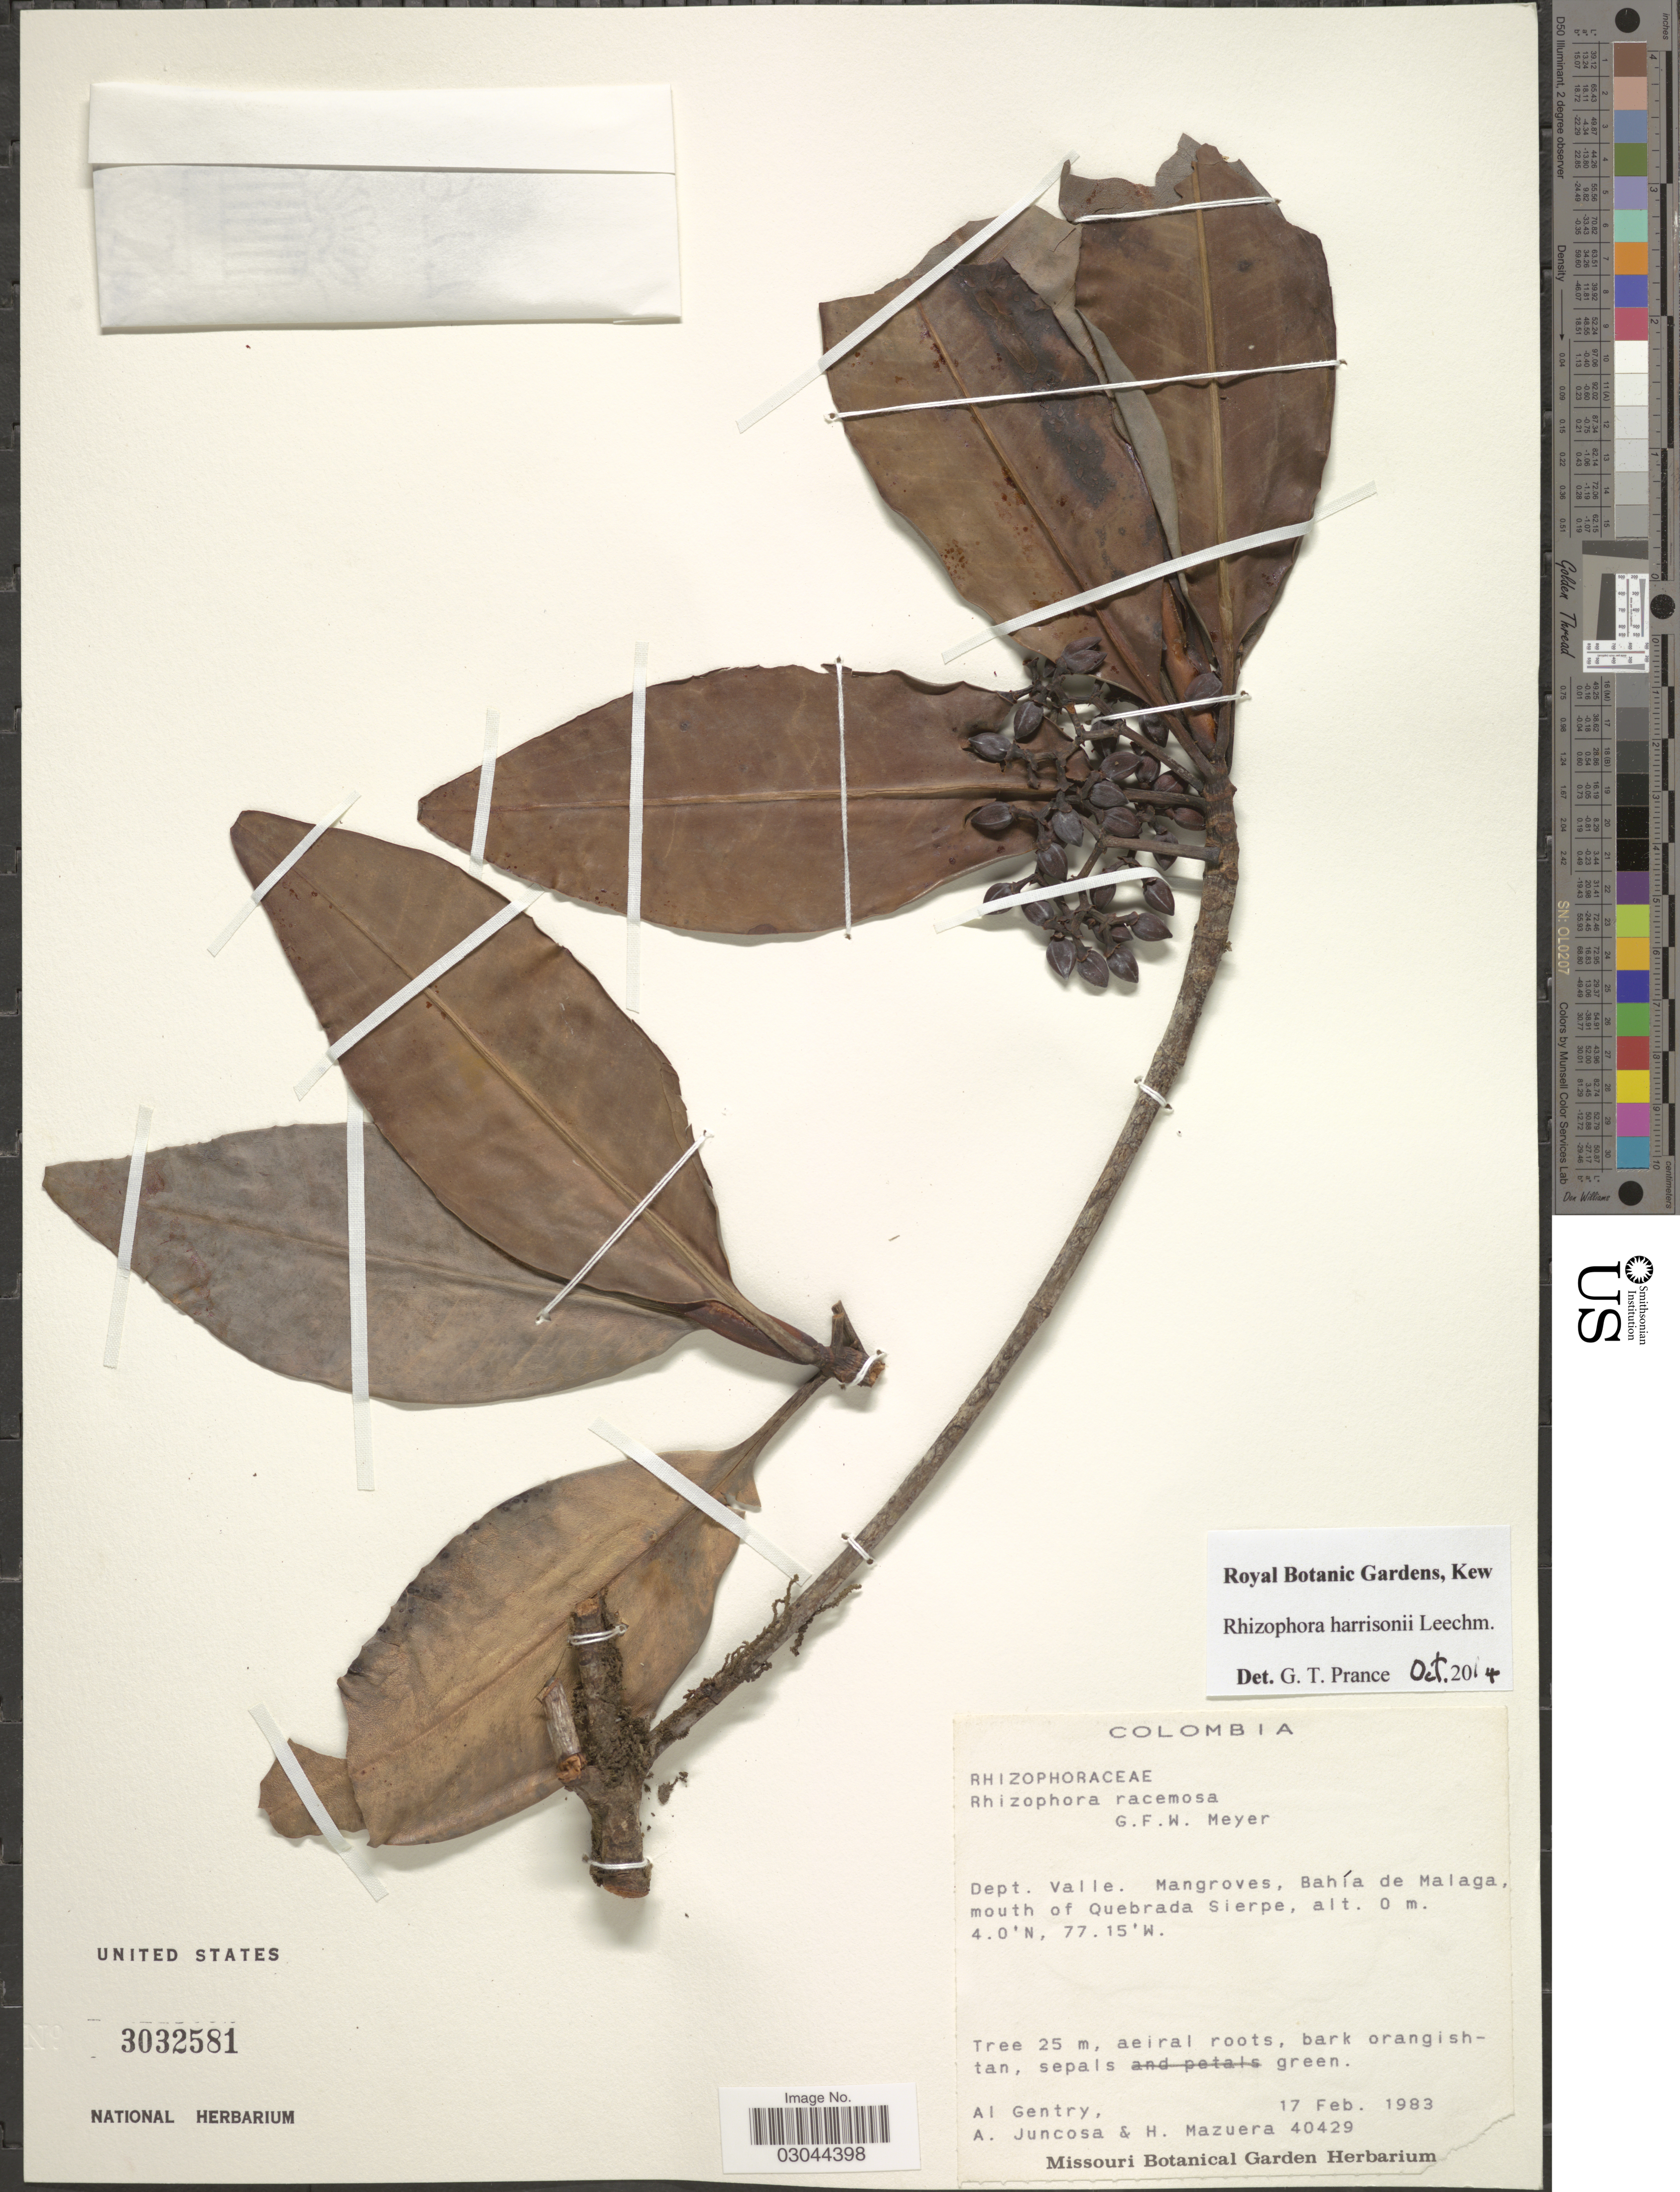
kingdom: Plantae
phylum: Tracheophyta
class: Magnoliopsida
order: Malpighiales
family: Rhizophoraceae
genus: Rhizophora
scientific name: Rhizophora harrisonii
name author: Leechm.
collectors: A. H. Gentry, A. Juncosa & H. Mazuera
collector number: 40429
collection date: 1983-02-17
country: Colombia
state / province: Valle del Cauca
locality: Dept. Valle. Mangroves, Bahía de Malaga, mouth of Quebrada Sierpe.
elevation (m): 0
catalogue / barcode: US 3032581